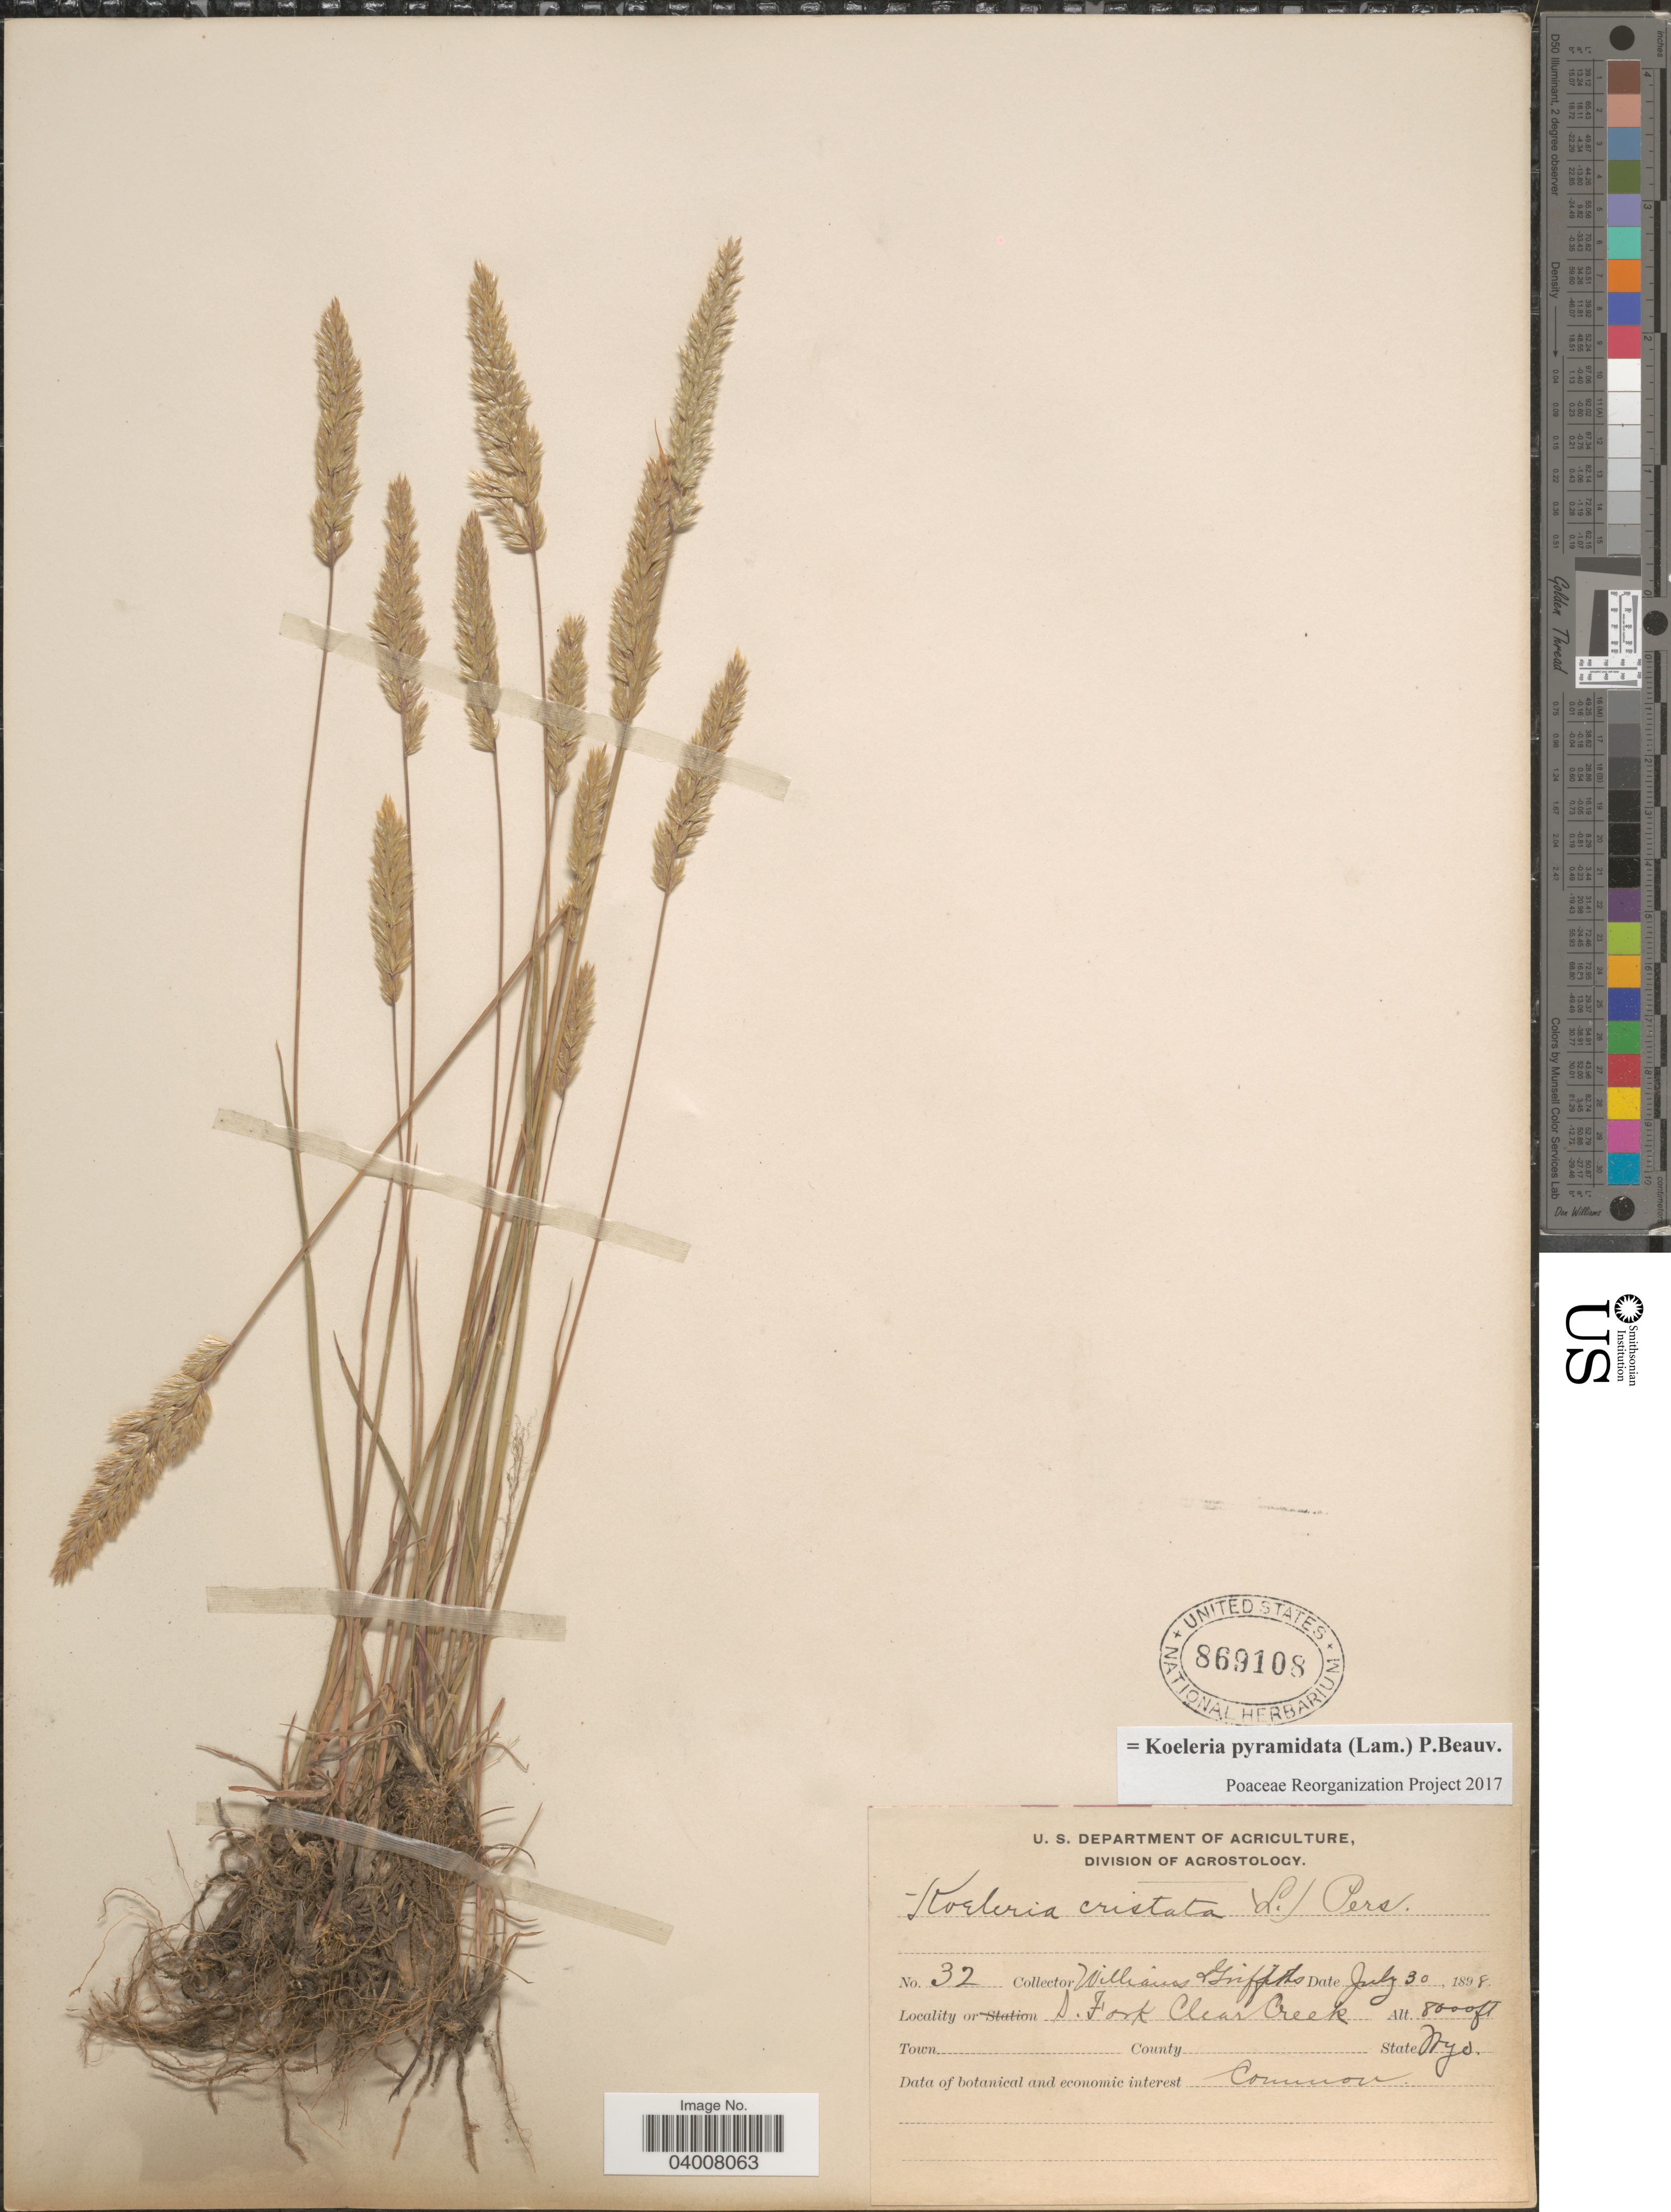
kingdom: Plantae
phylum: Tracheophyta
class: Liliopsida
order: Poales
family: Poaceae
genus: Koeleria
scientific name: Koeleria pyramidata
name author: (Lam.) P. Beauv.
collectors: -- Williams & -. Griffith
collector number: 32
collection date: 1898-07-30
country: United States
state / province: Wyoming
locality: S. Fork Clear Creek.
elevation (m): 2438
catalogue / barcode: US 869108